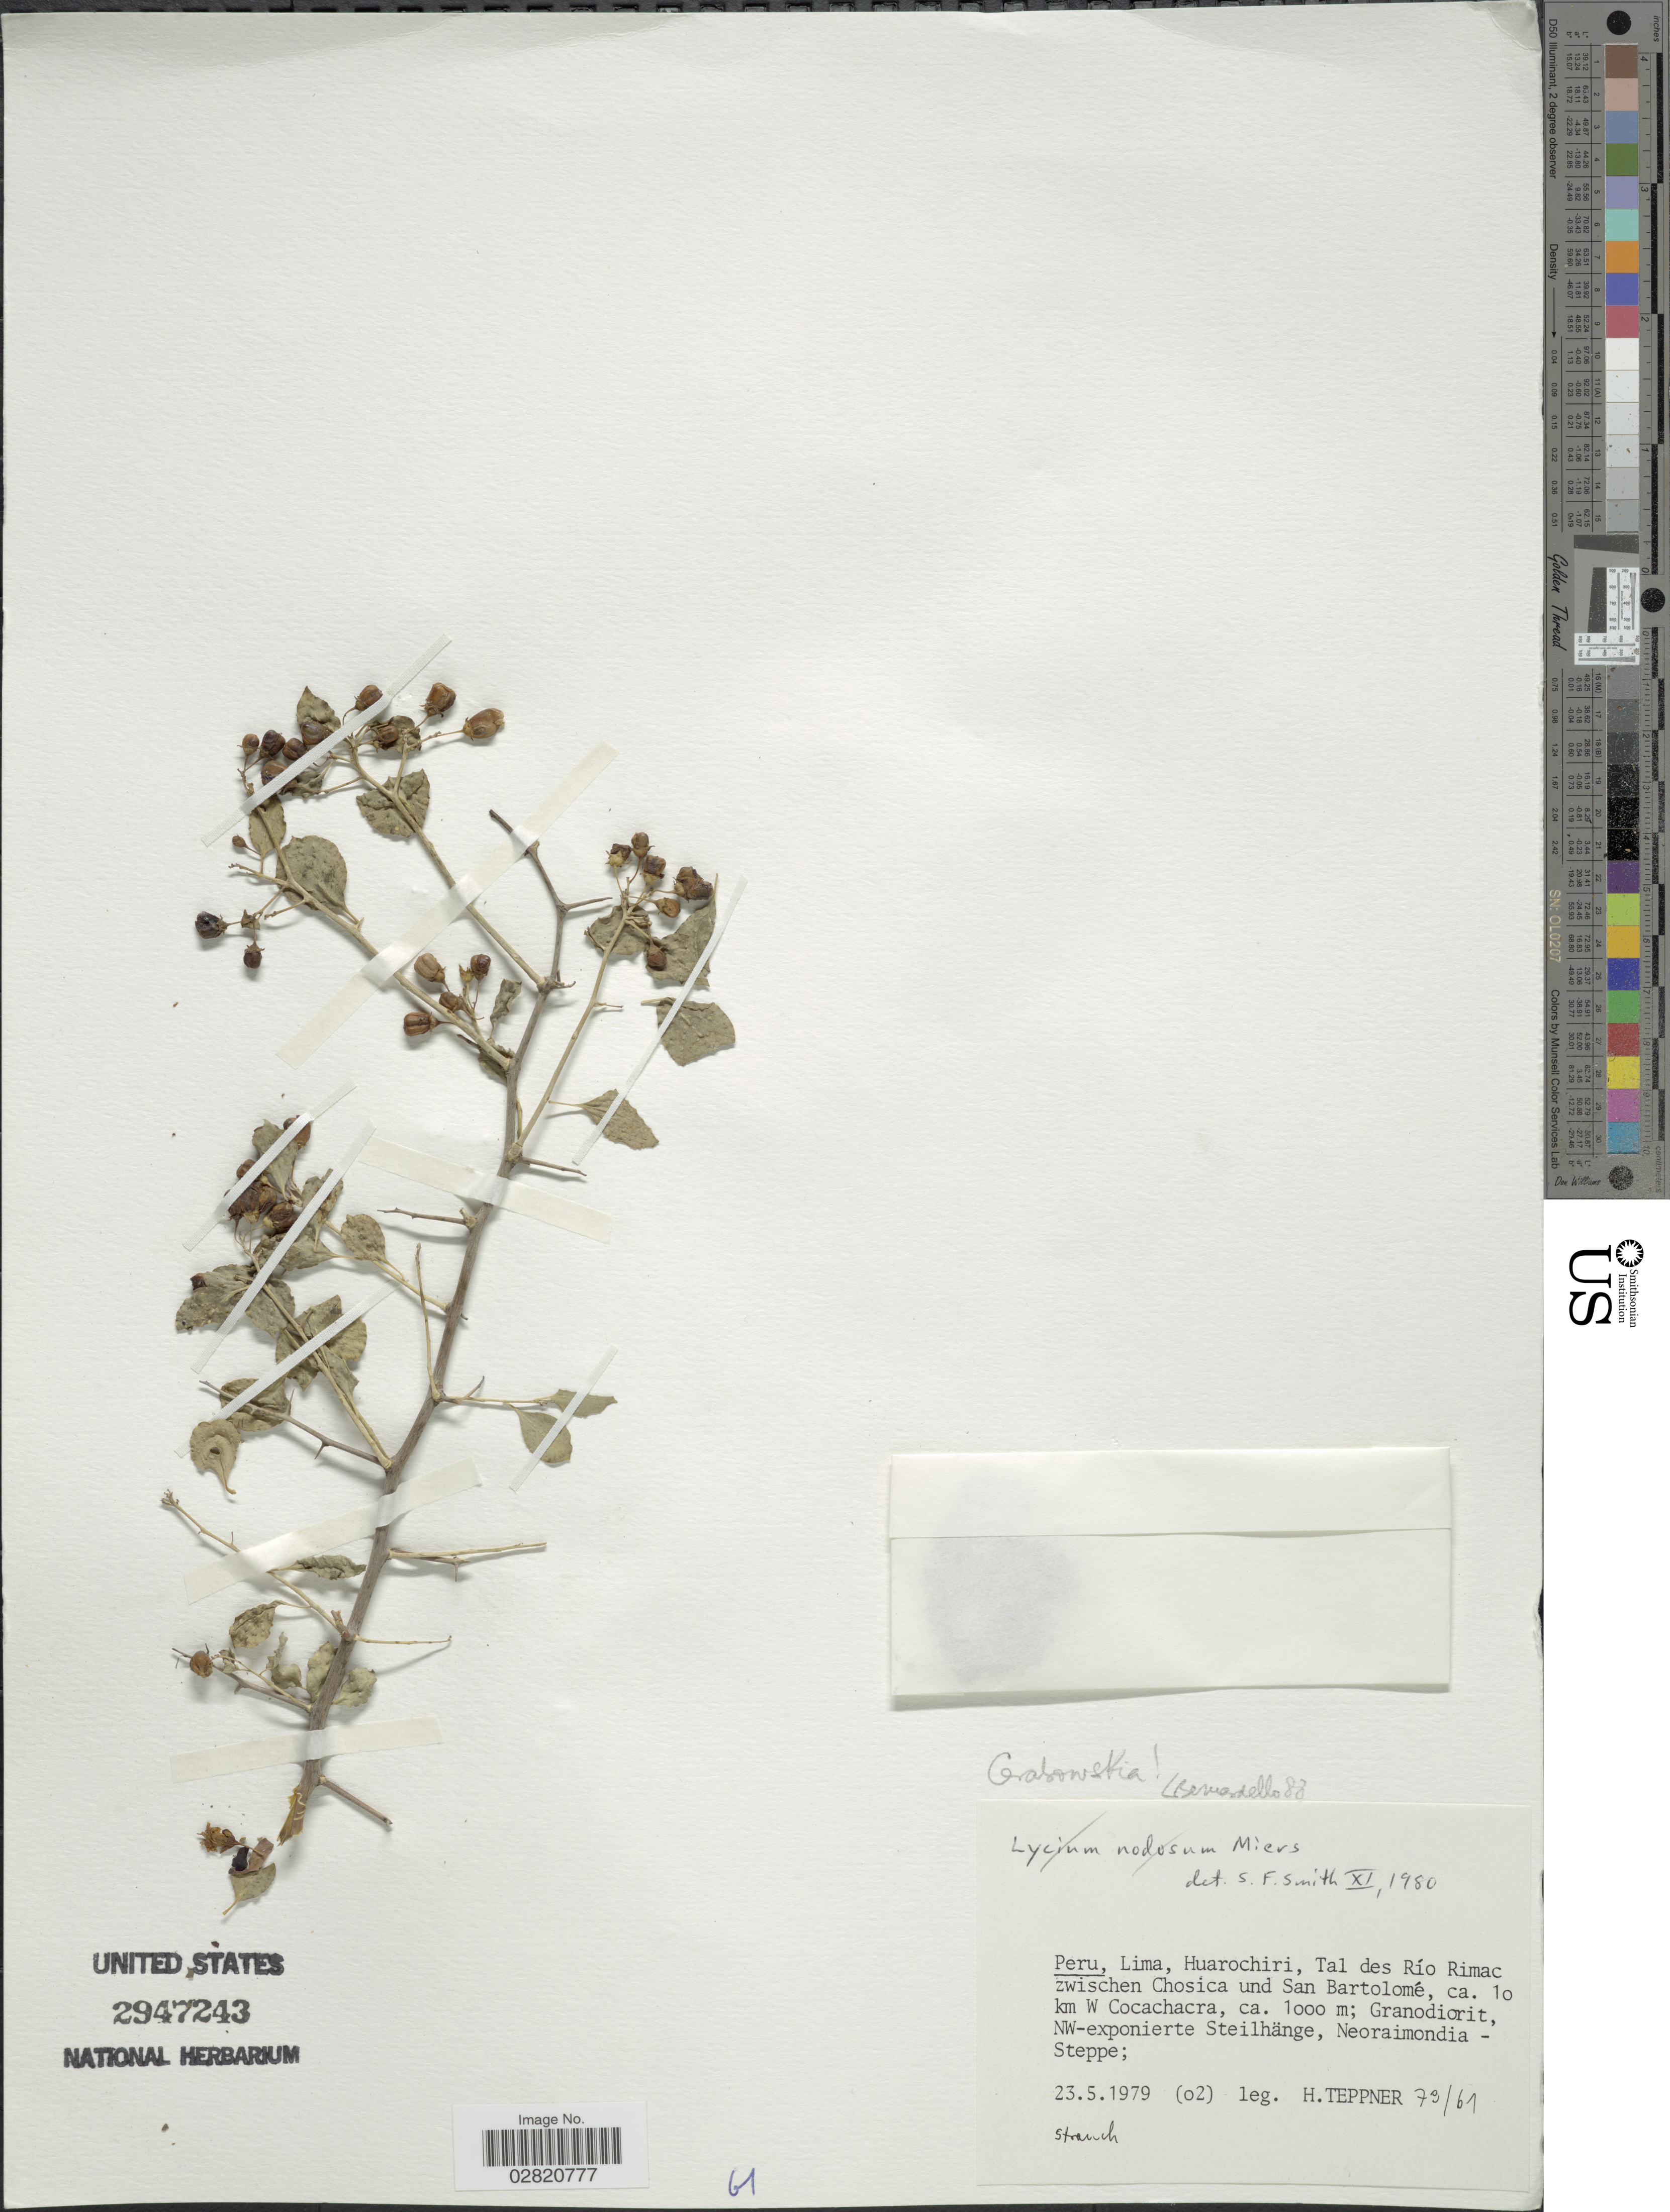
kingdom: Plantae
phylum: Tracheophyta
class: Magnoliopsida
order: Solanales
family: Solanaceae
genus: Grabowskia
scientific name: Grabowskia sp.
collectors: H. Teppner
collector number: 79/61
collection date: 1979-05-23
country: Peru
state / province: Lima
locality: Huarochiri, Tal des Río Rimac zwischen Chosica und San Bartolomé, ca. 10 km W Cocachacra.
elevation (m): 1000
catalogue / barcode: US 2947243